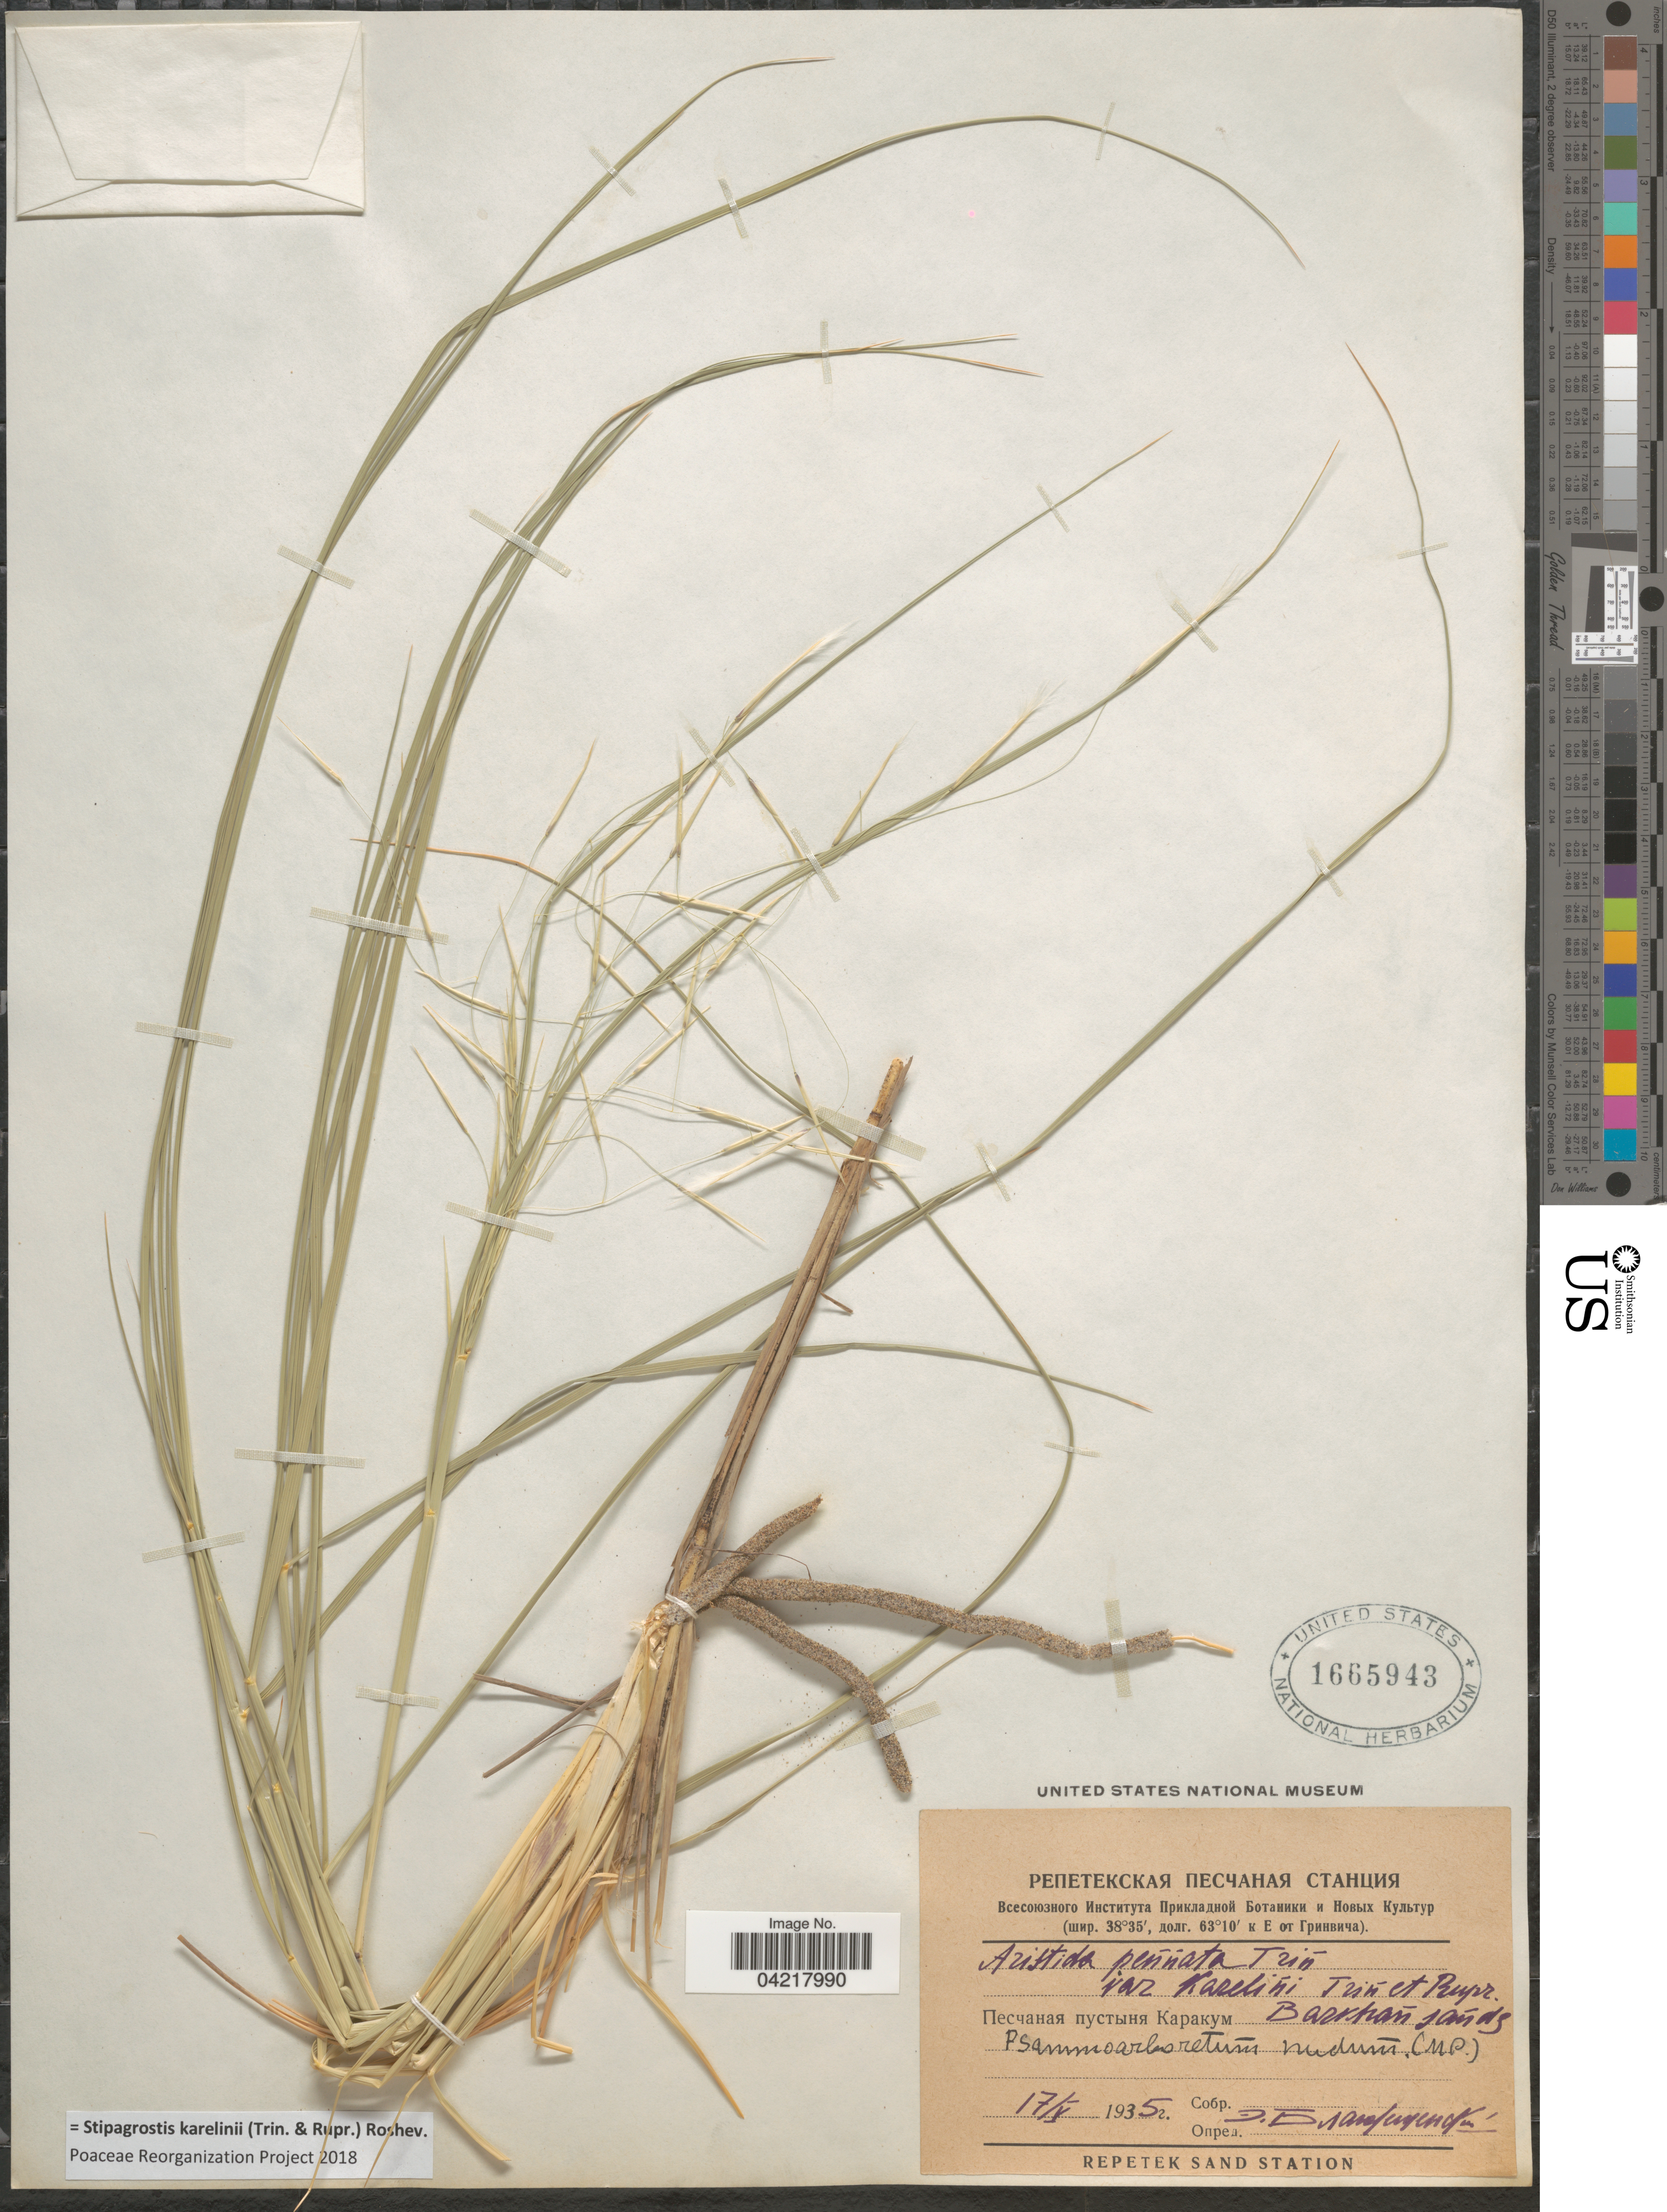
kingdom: Plantae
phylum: Tracheophyta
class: Liliopsida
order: Poales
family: Poaceae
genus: Stipagrostis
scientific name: Stipagrostis karelinii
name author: (Trin. & Rupr.) Tzvelev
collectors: E. Blagoveshchenskiy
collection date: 1935-05-17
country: Turkmenistan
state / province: Lebap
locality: Barkhan sands. Karakum Desert.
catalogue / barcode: US 1665943